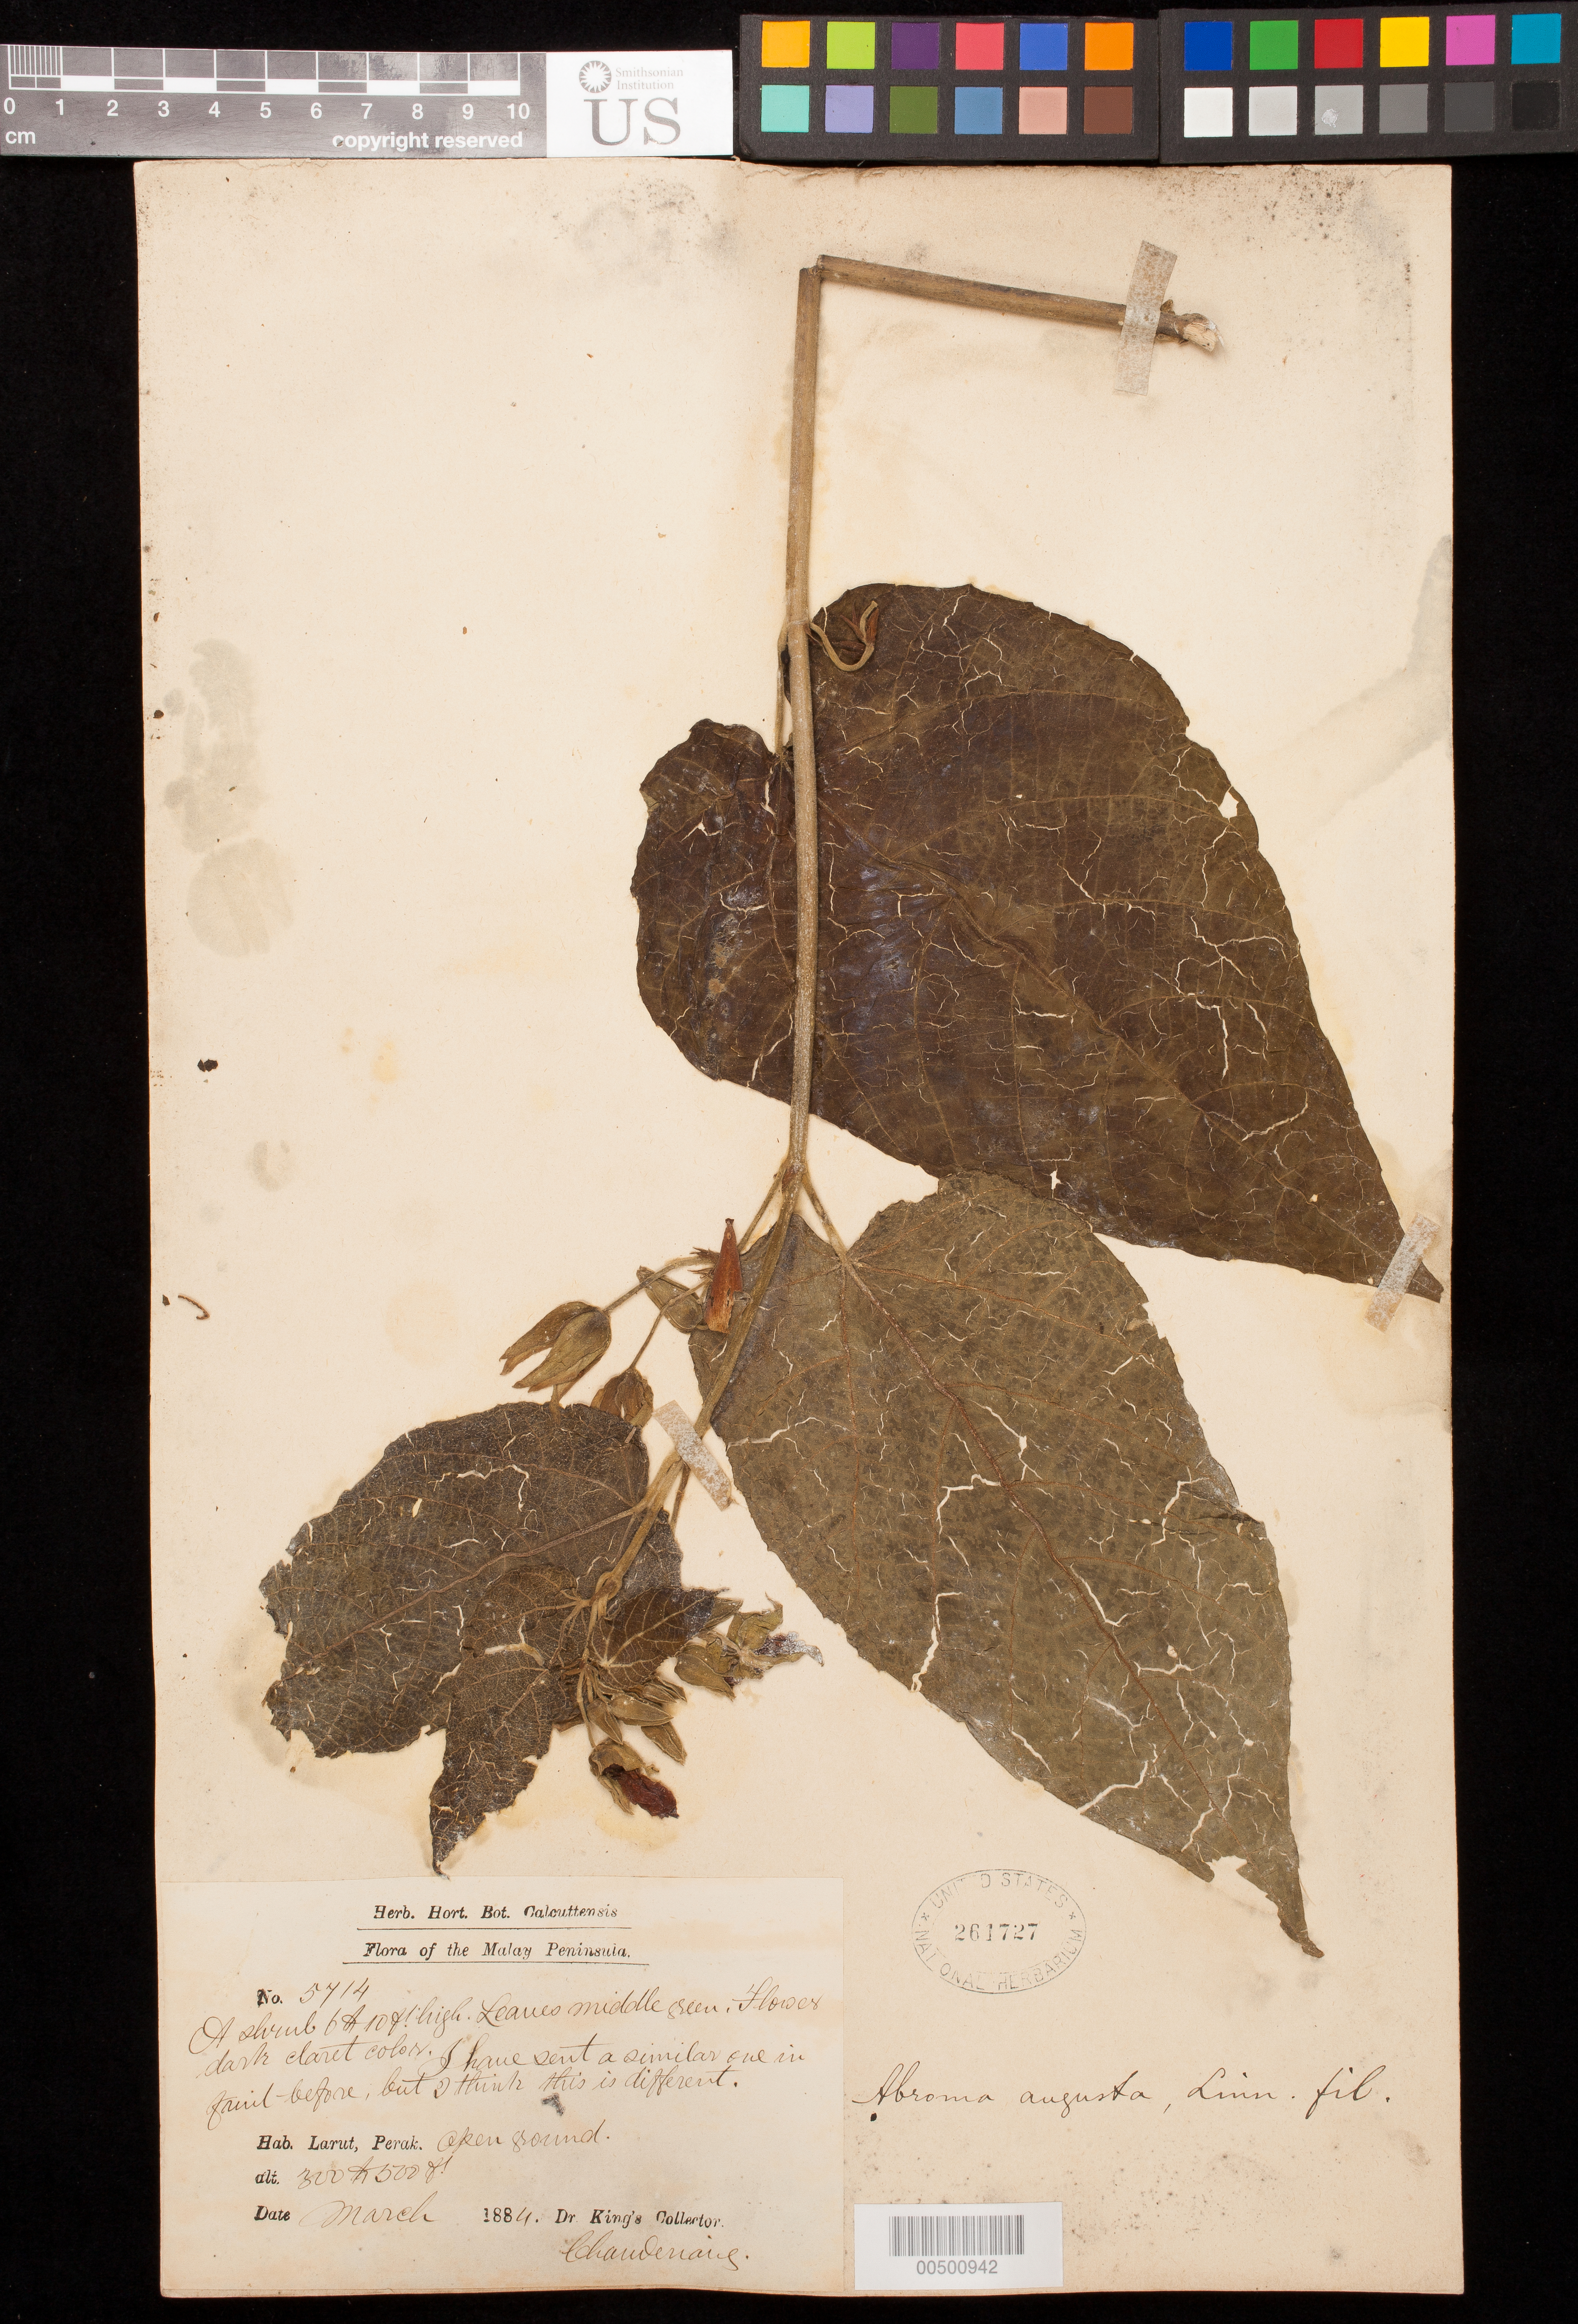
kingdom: Plantae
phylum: Tracheophyta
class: Magnoliopsida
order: Malvales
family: Malvaceae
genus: Abroma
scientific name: Abroma augusta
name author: (L.) L. f.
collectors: Dr. King's collector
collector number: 5714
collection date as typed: Mar 1884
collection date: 1884-03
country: Malaysia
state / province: Perak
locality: Larut [Malay Peninsula]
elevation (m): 91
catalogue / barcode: US 261727